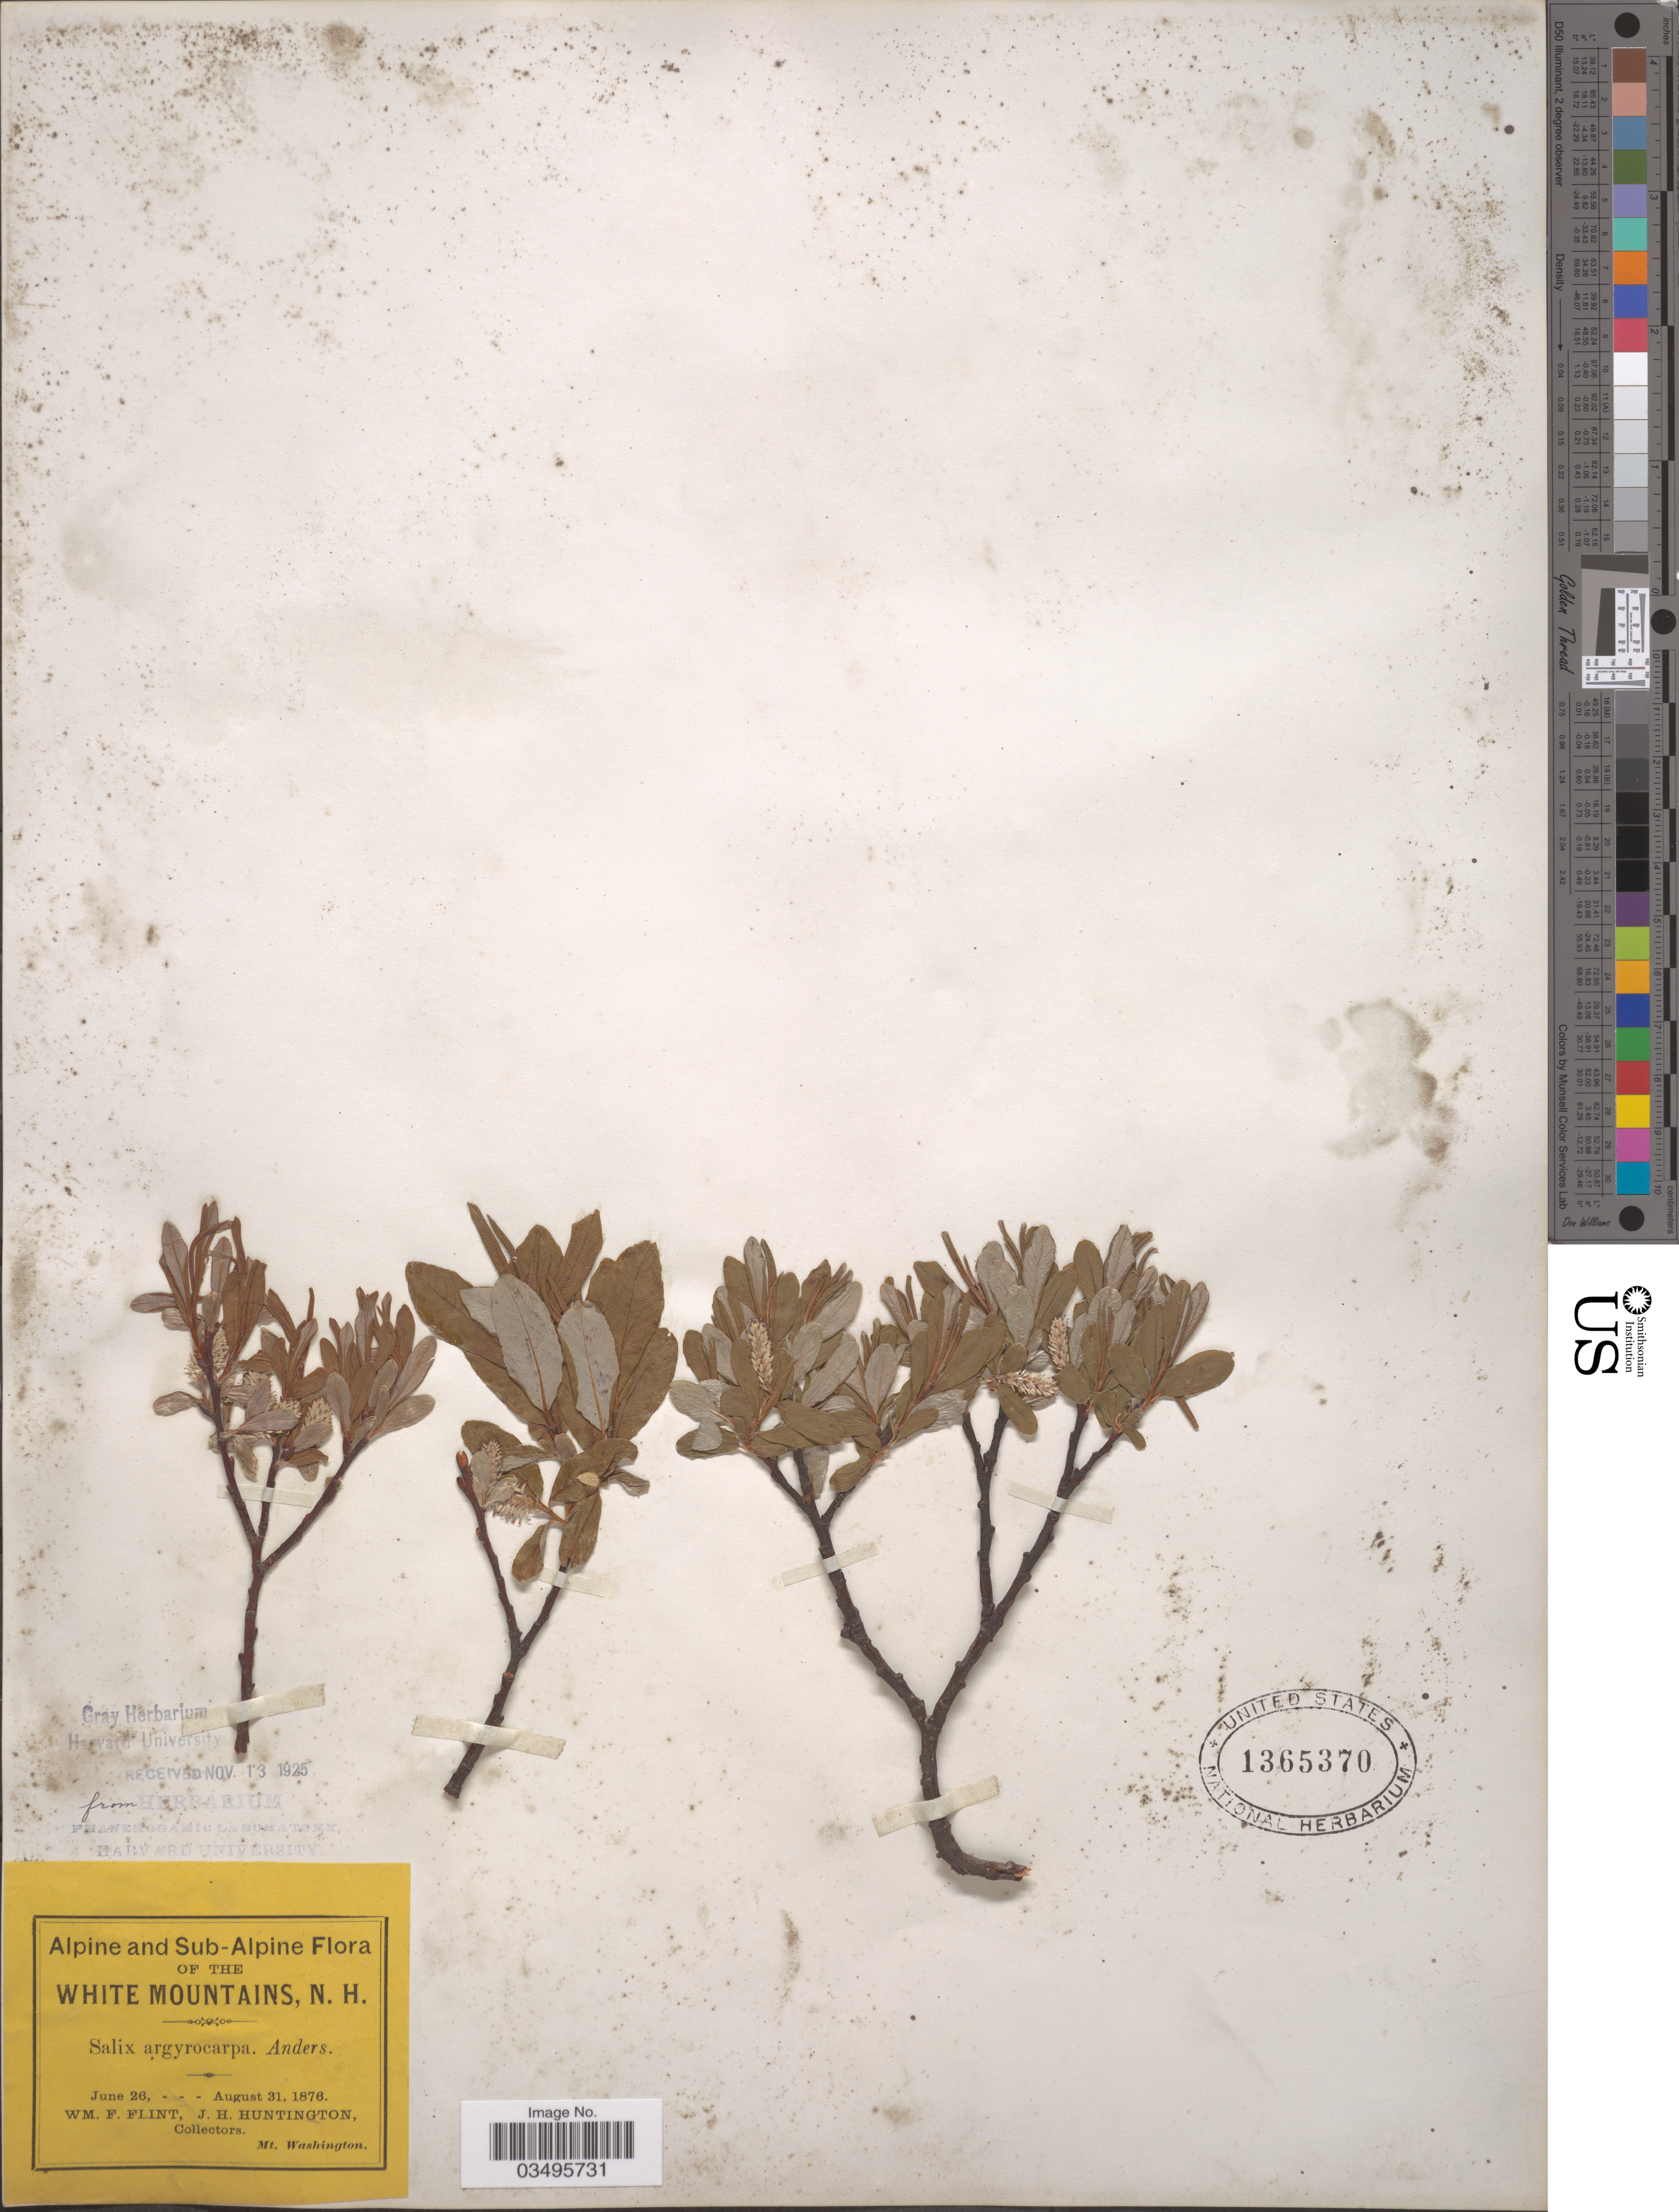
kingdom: Plantae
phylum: Tracheophyta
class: Magnoliopsida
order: Malpighiales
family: Salicaceae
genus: Salix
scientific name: Salix argyrocarpa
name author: L. Andersson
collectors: W. Flint & J. Huntington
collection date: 1876-06-06/1876-08-31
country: United States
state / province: New Hampshire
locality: White Mountains. Mt. Washington.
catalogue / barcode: US 1365370